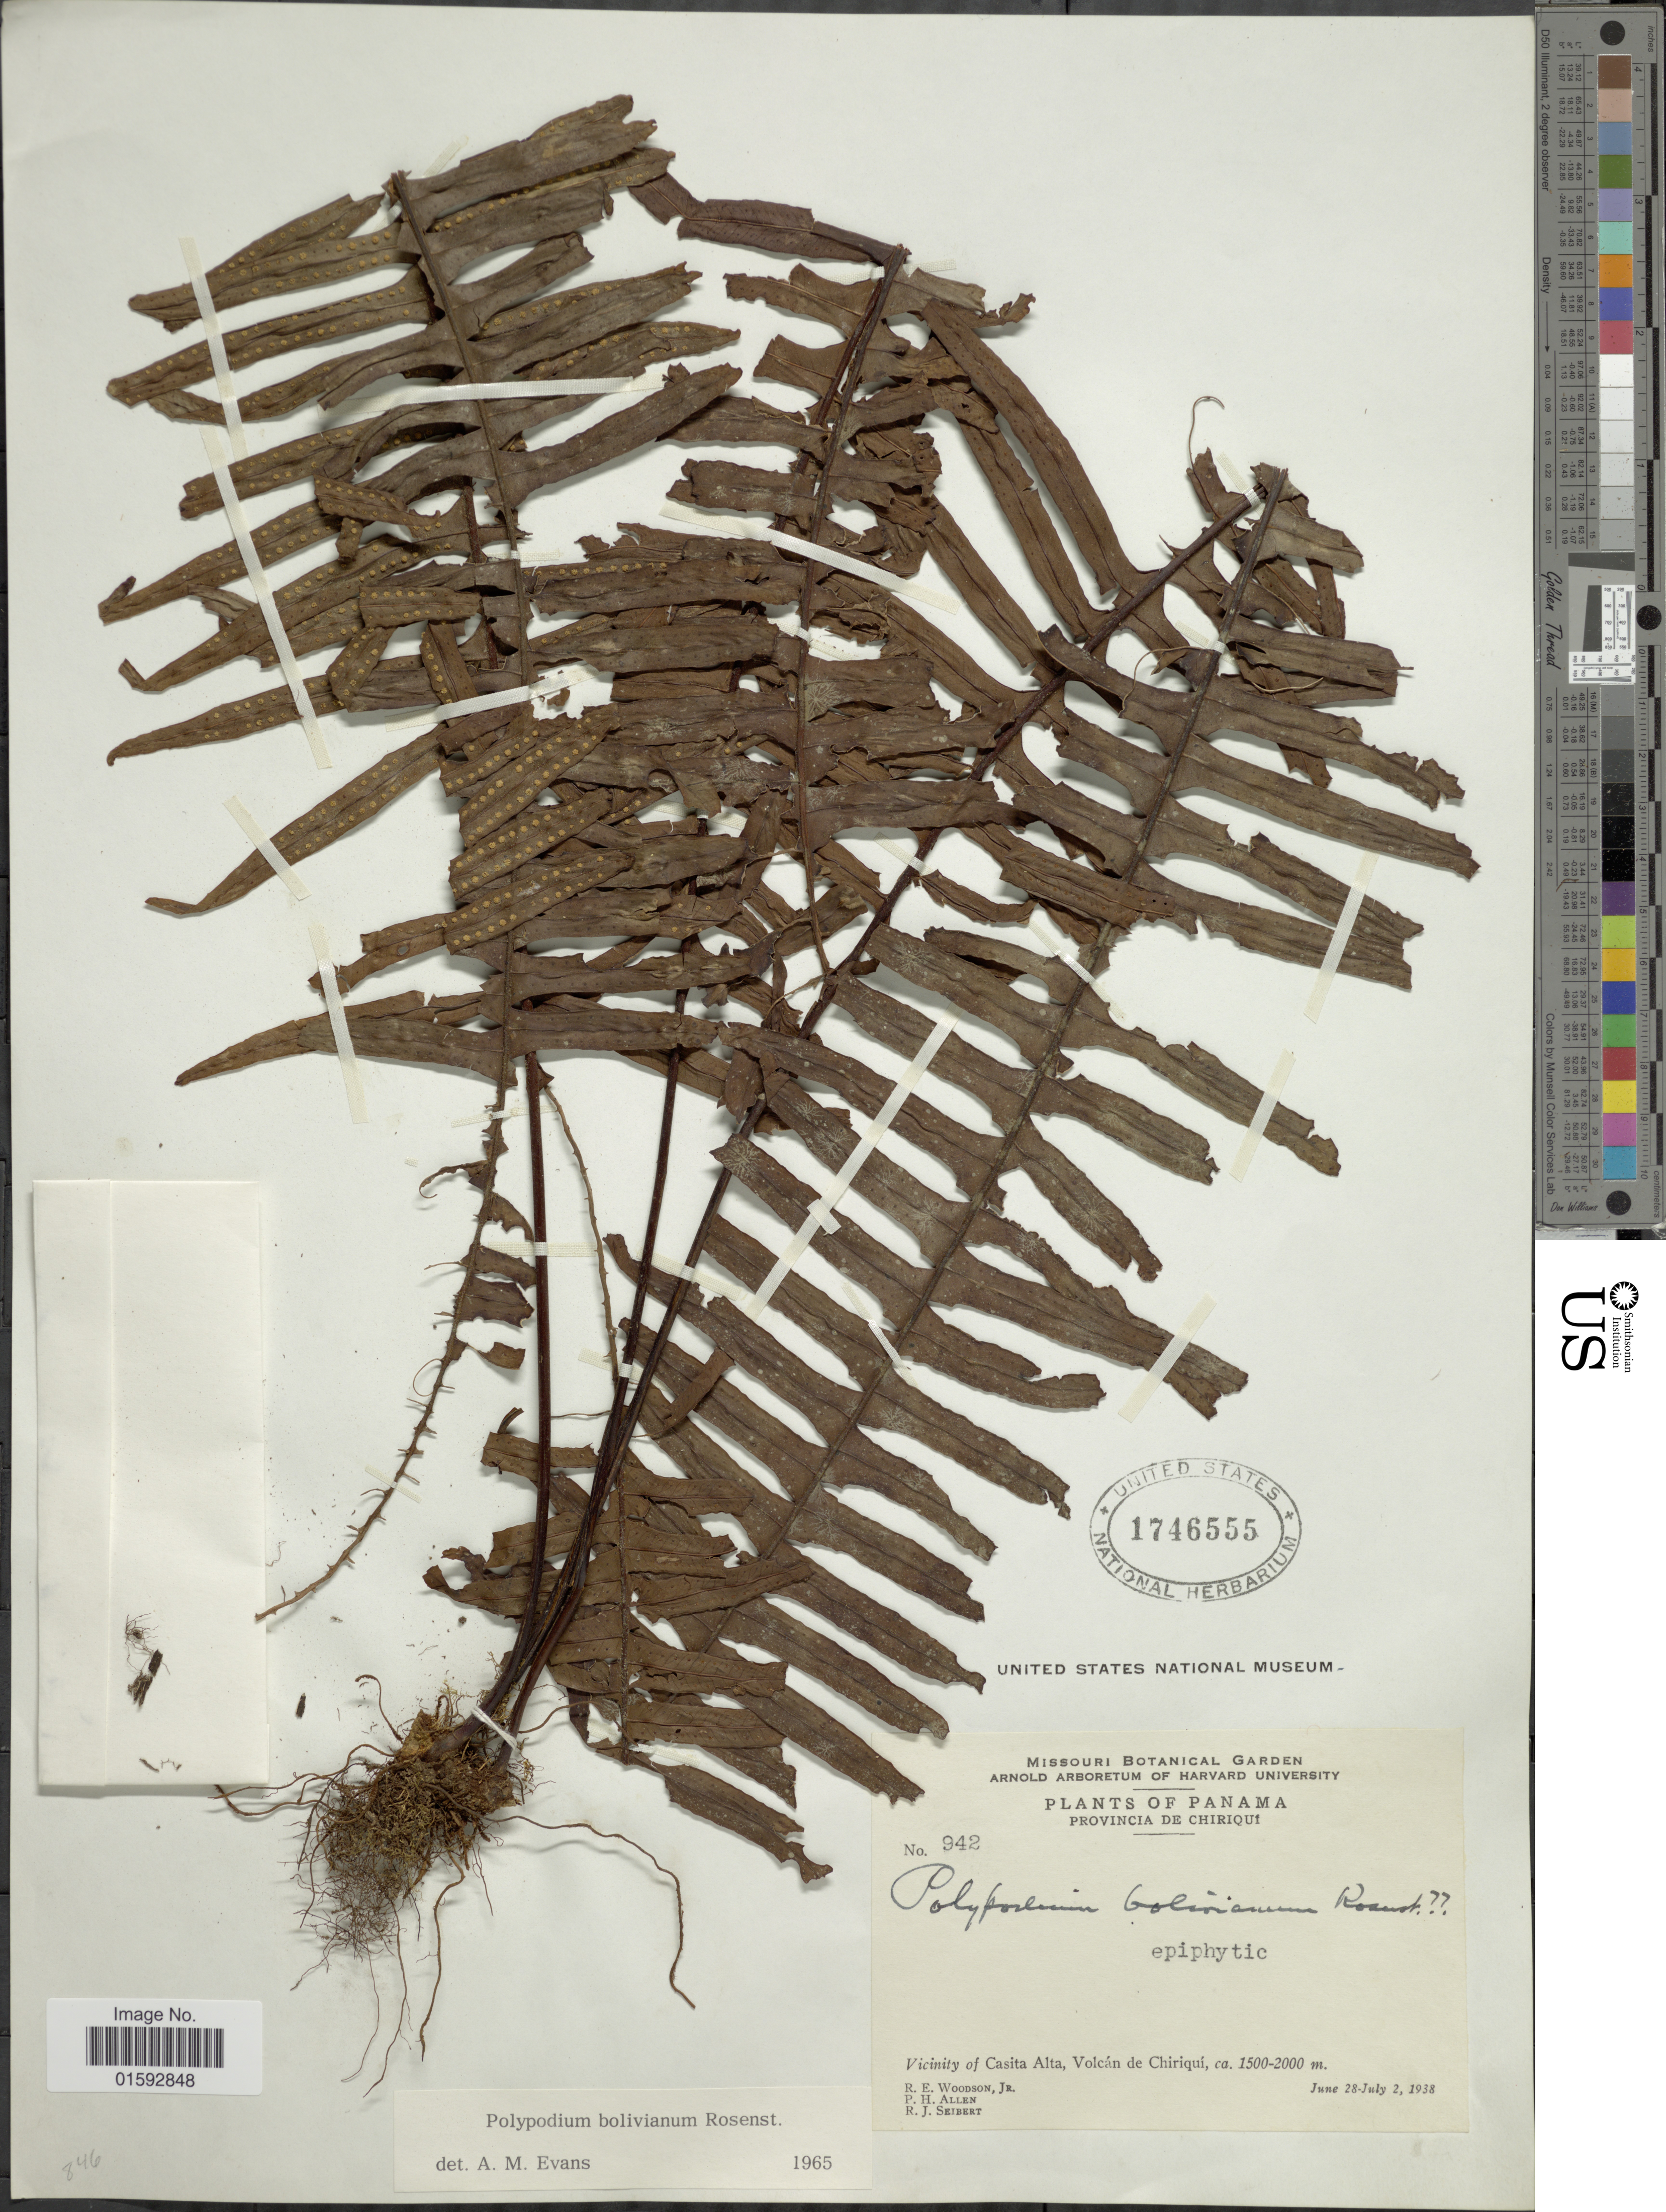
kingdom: Plantae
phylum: Tracheophyta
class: Polypodiopsida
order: Polypodiales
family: Polypodiaceae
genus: Pecluma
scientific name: Pecluma divaricata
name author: (E. Fourn.) Mickel & Beitel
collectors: R. E. Woodson, P. H. Allen & R. J. Seibert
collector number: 942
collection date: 1938-06-28/1938-07-02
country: Panama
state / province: Chiriqui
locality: Vicinity of Casita Alta, Volcan de Chiriqui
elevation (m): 1500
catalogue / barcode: US 1746555